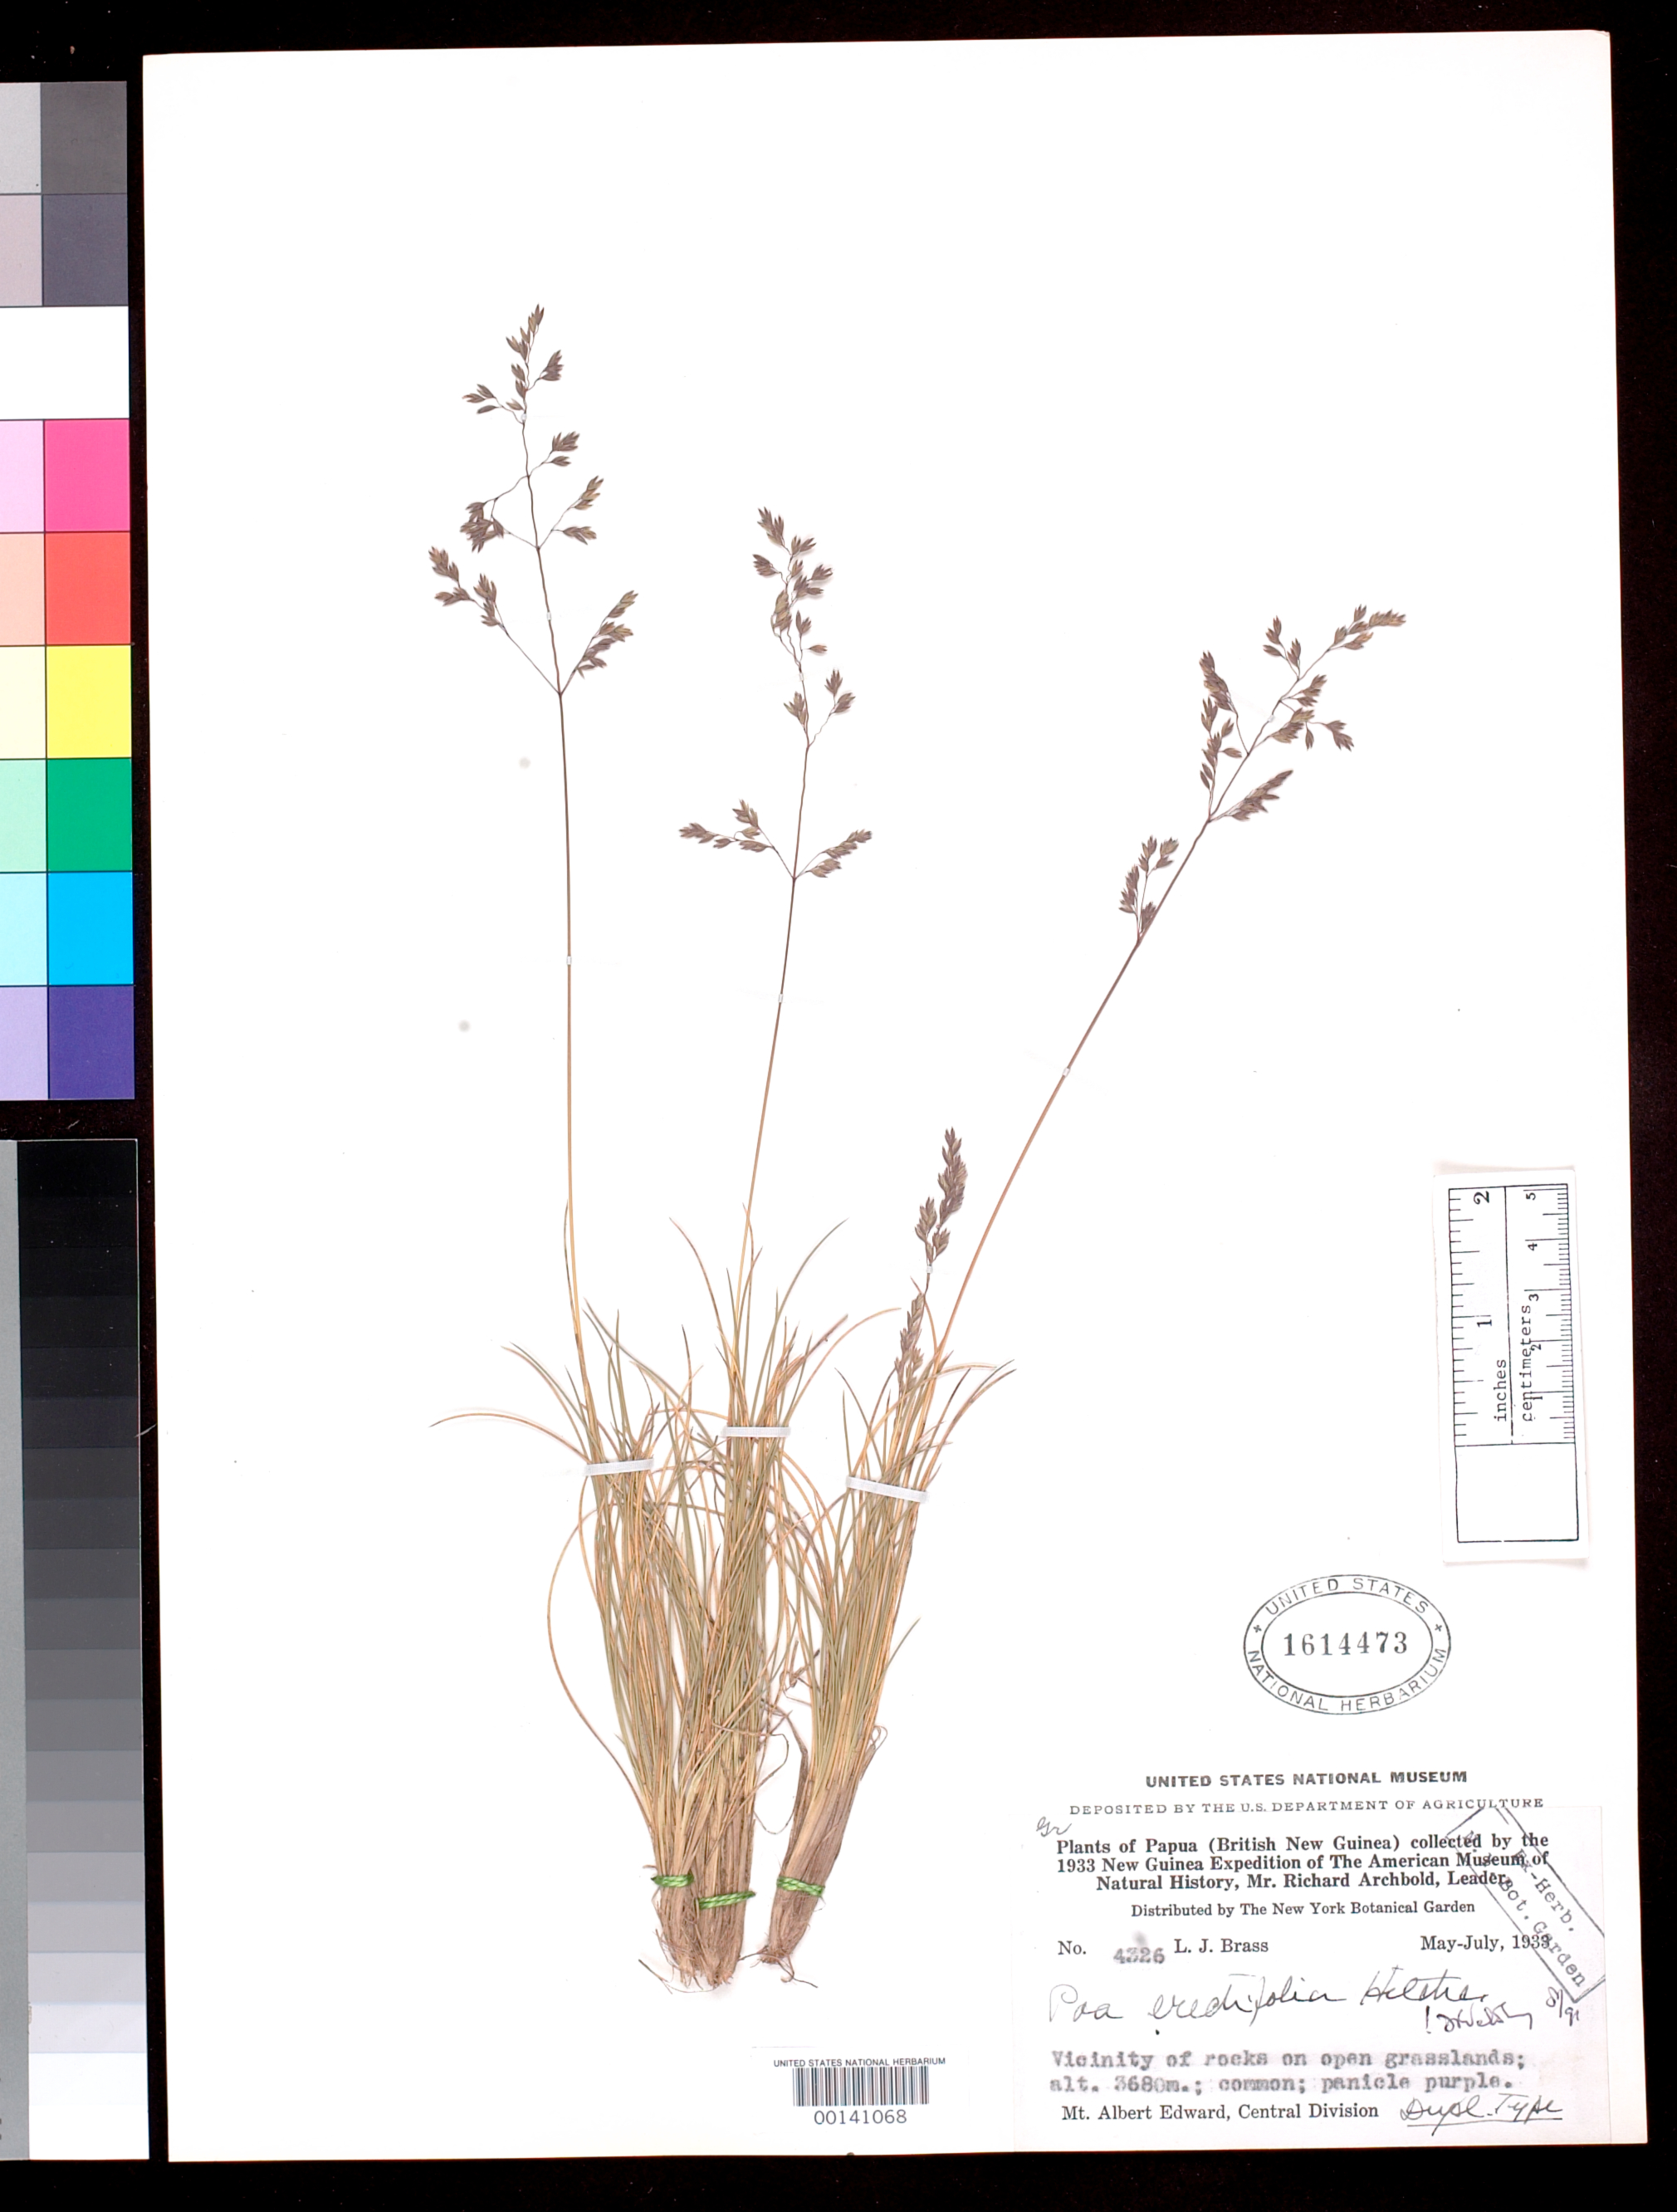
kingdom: Plantae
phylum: Tracheophyta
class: Liliopsida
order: Poales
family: Poaceae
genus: Poa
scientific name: Poa erectifolia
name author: Hitchc.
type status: Isotype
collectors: L. J. Brass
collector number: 4326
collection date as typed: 24 Jun 1933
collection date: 1933-06-24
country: Papua New Guinea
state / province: Central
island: New Guinea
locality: Mt. Albert Edward.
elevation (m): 3680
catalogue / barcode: US 1614473